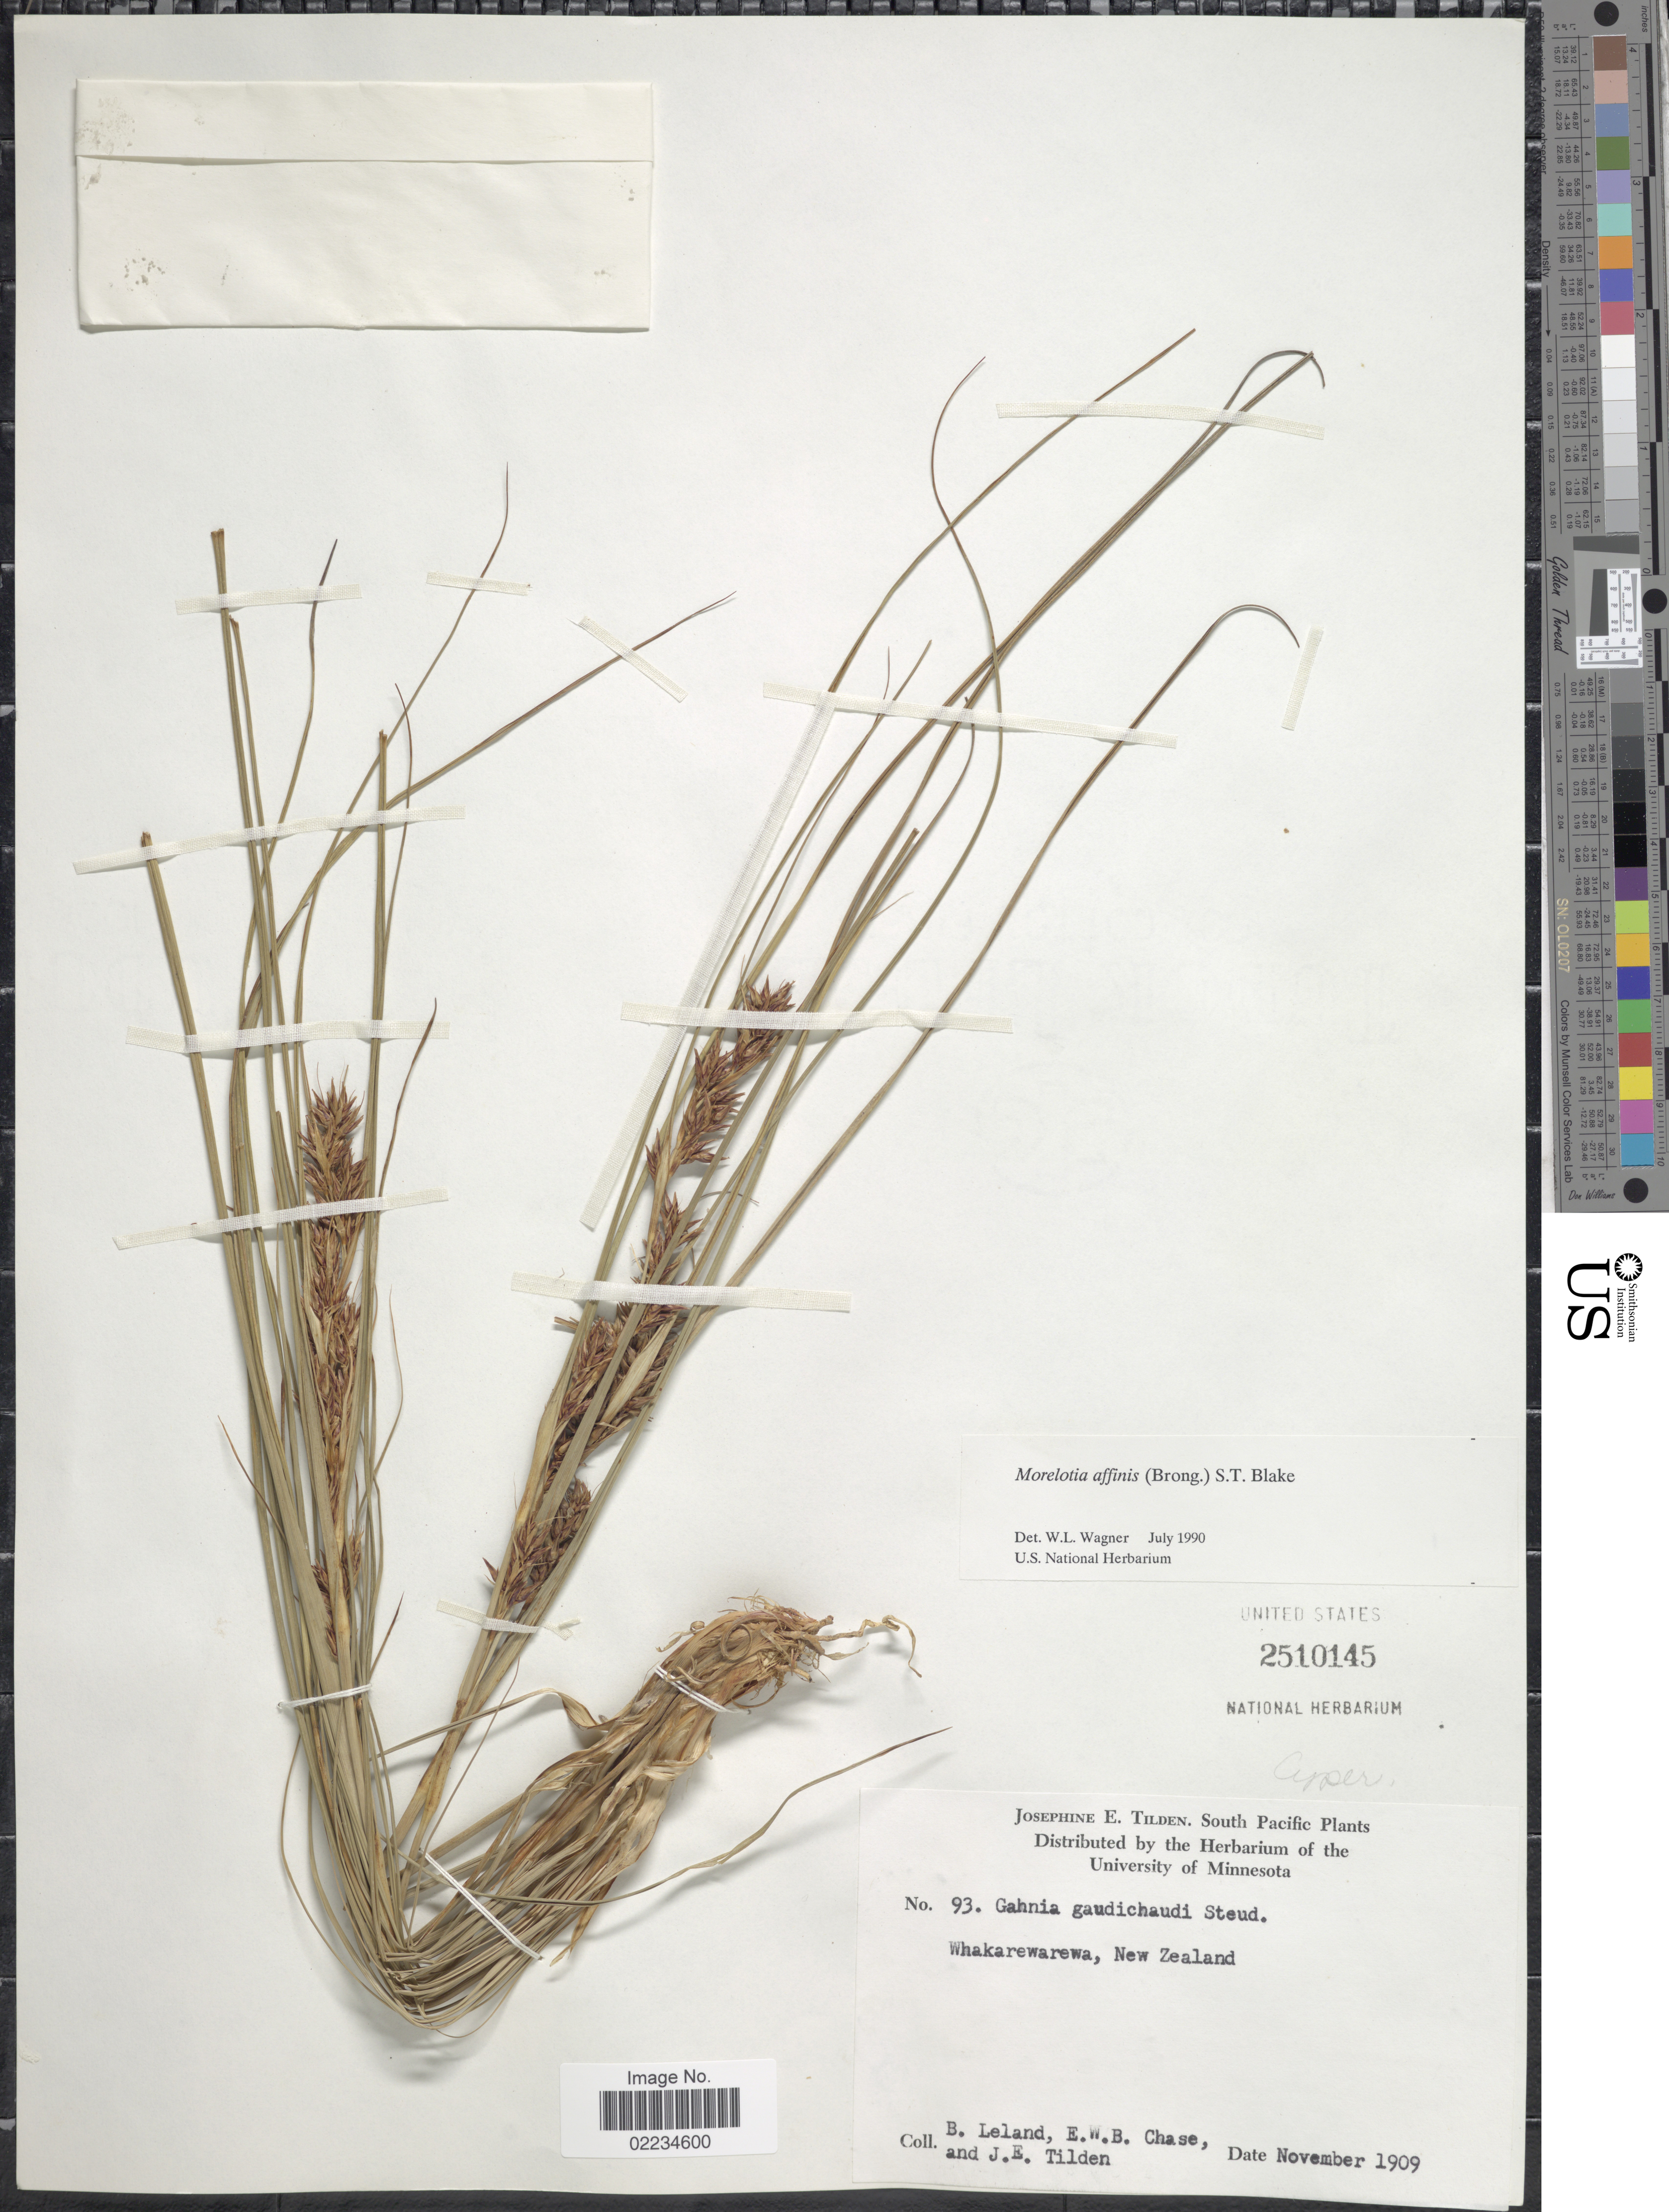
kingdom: Plantae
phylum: Tracheophyta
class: Liliopsida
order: Poales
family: Cyperaceae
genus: Morelotia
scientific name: Morelotia affinis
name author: (Brongn.) S.T. Blake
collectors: B. Leland, E. W. Chase & J. E. Tilden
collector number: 93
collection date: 1909-11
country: New Zealand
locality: Whakarewarewa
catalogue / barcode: US 2510145